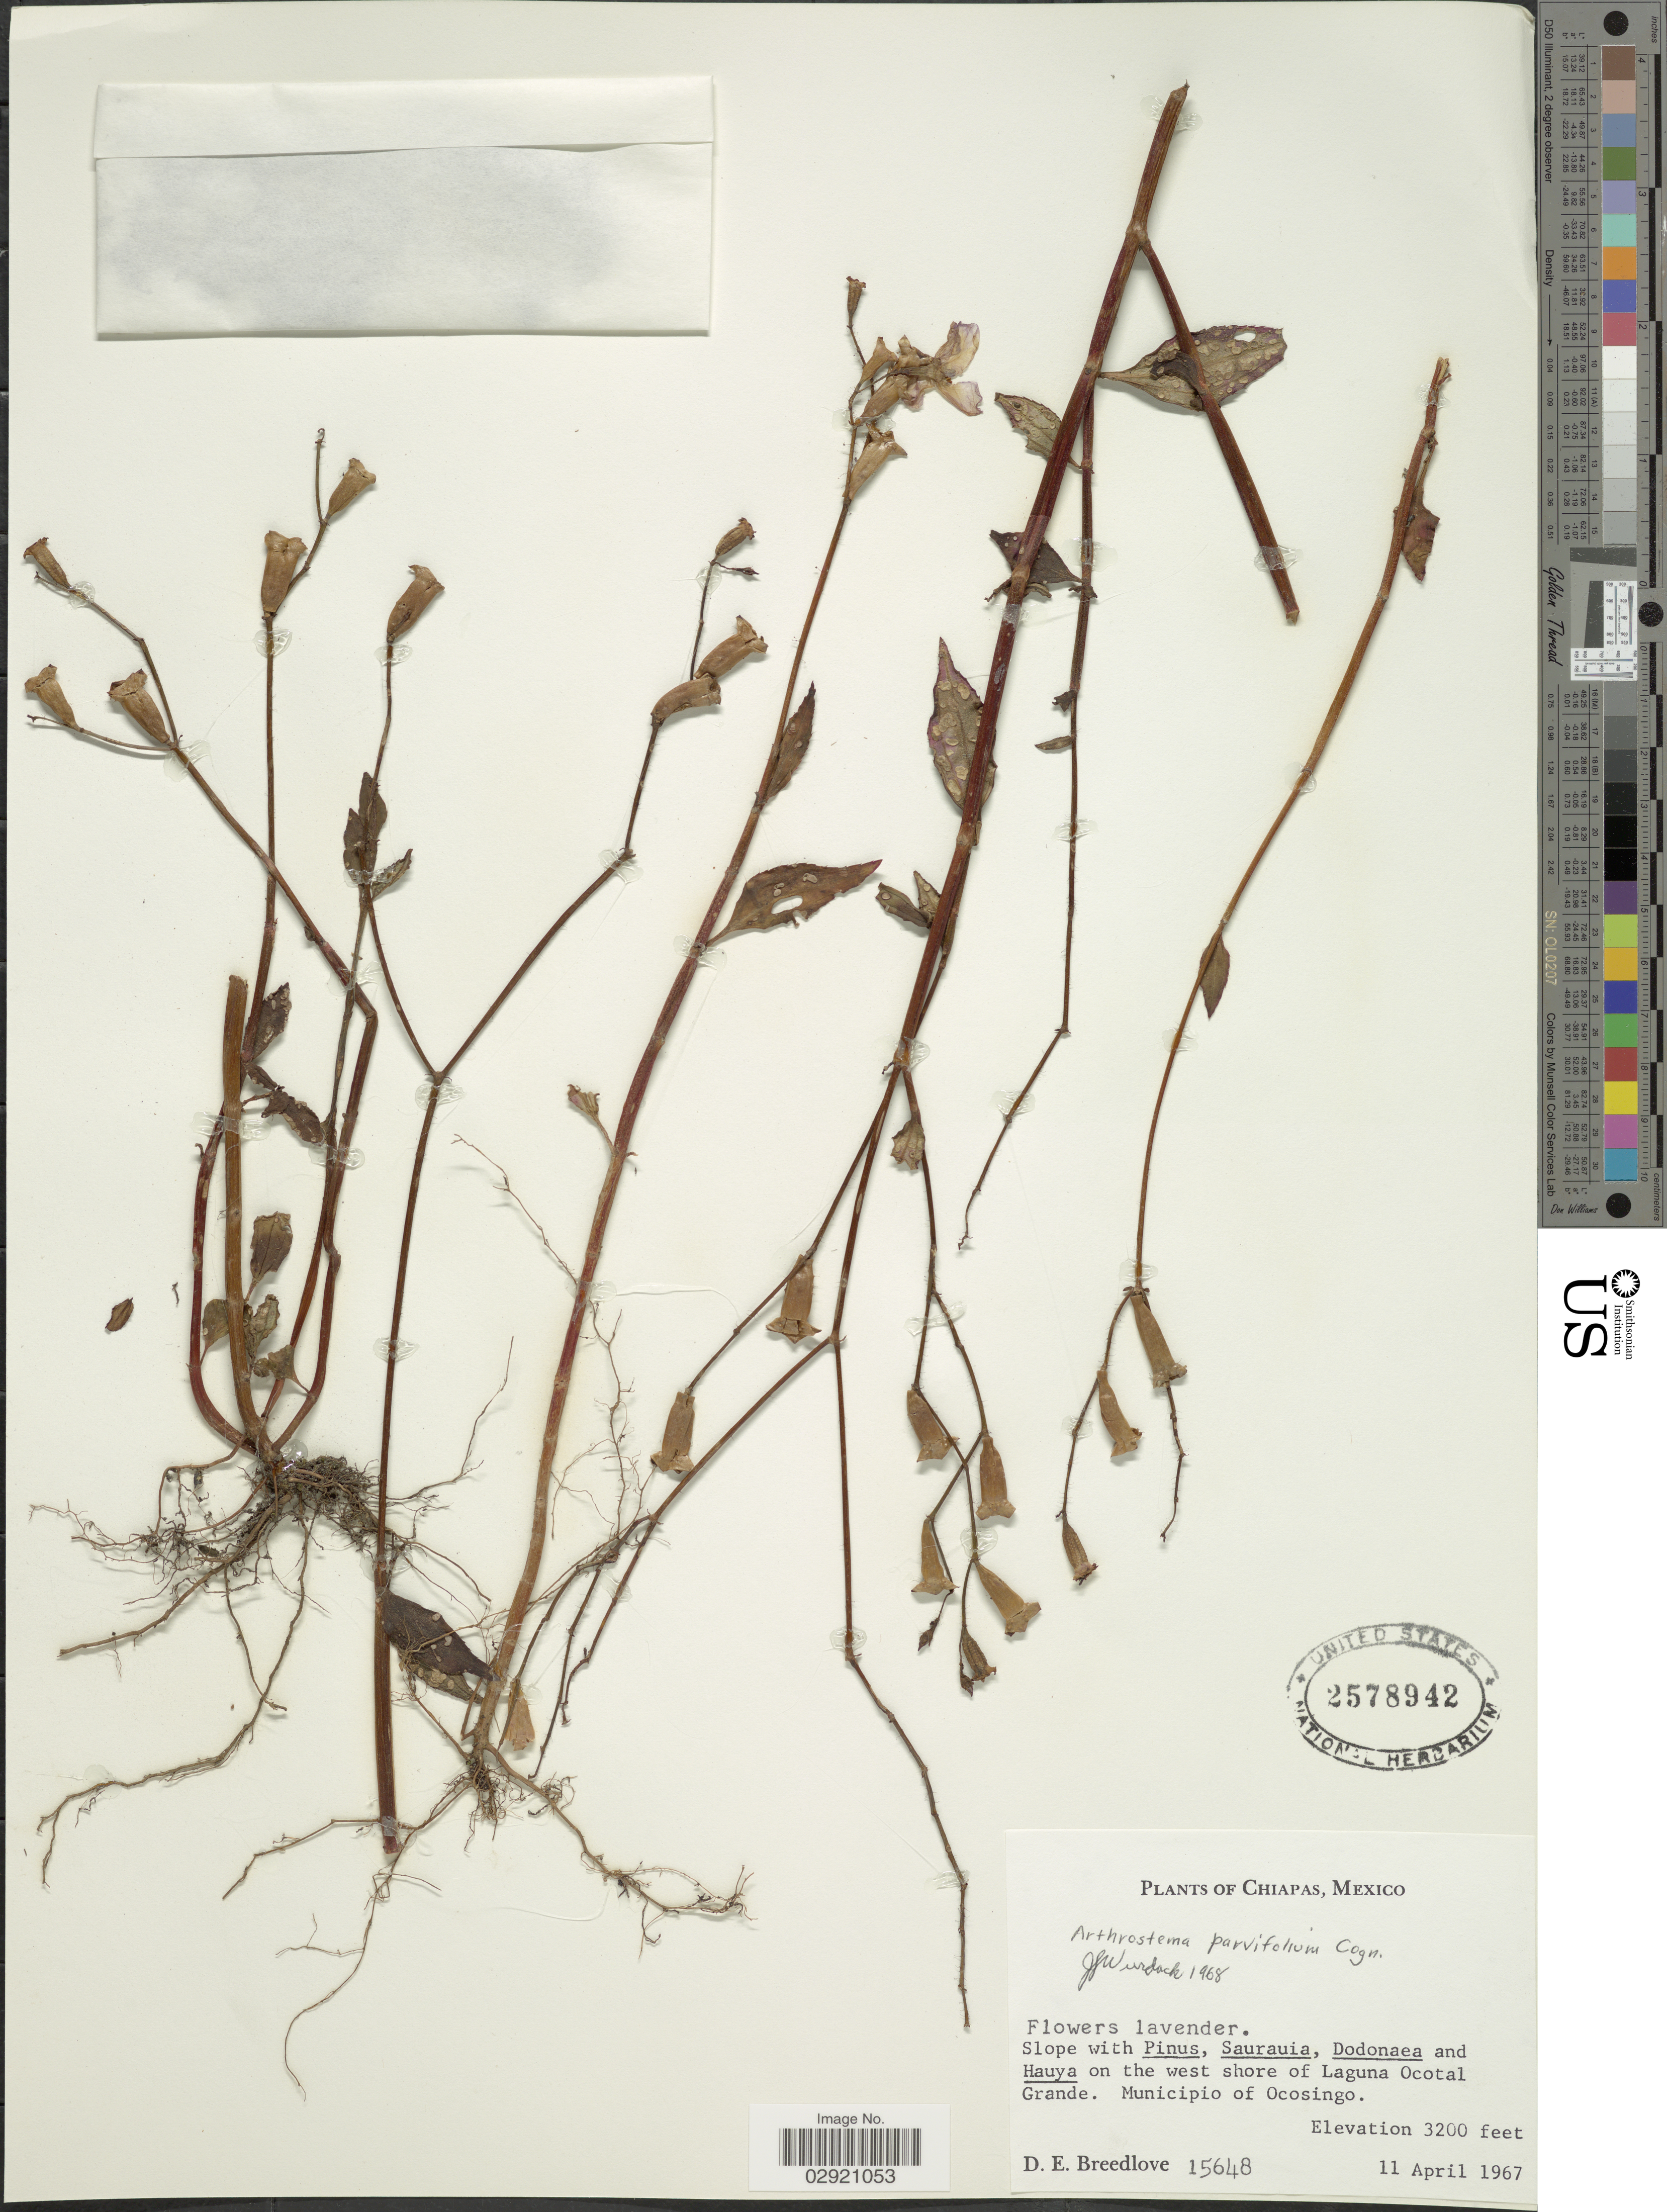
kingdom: Plantae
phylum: Tracheophyta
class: Magnoliopsida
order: Myrtales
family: Melastomataceae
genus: Arthrostemma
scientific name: Arthrostemma parvifolium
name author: Cogn.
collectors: D. E. Breedlove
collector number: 15648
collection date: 1967-04-11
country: Mexico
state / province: Chiapas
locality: On the west shore of Laguna Ocotal Grande. Municipio of Ocosingo.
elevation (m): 975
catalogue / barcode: US 2578942